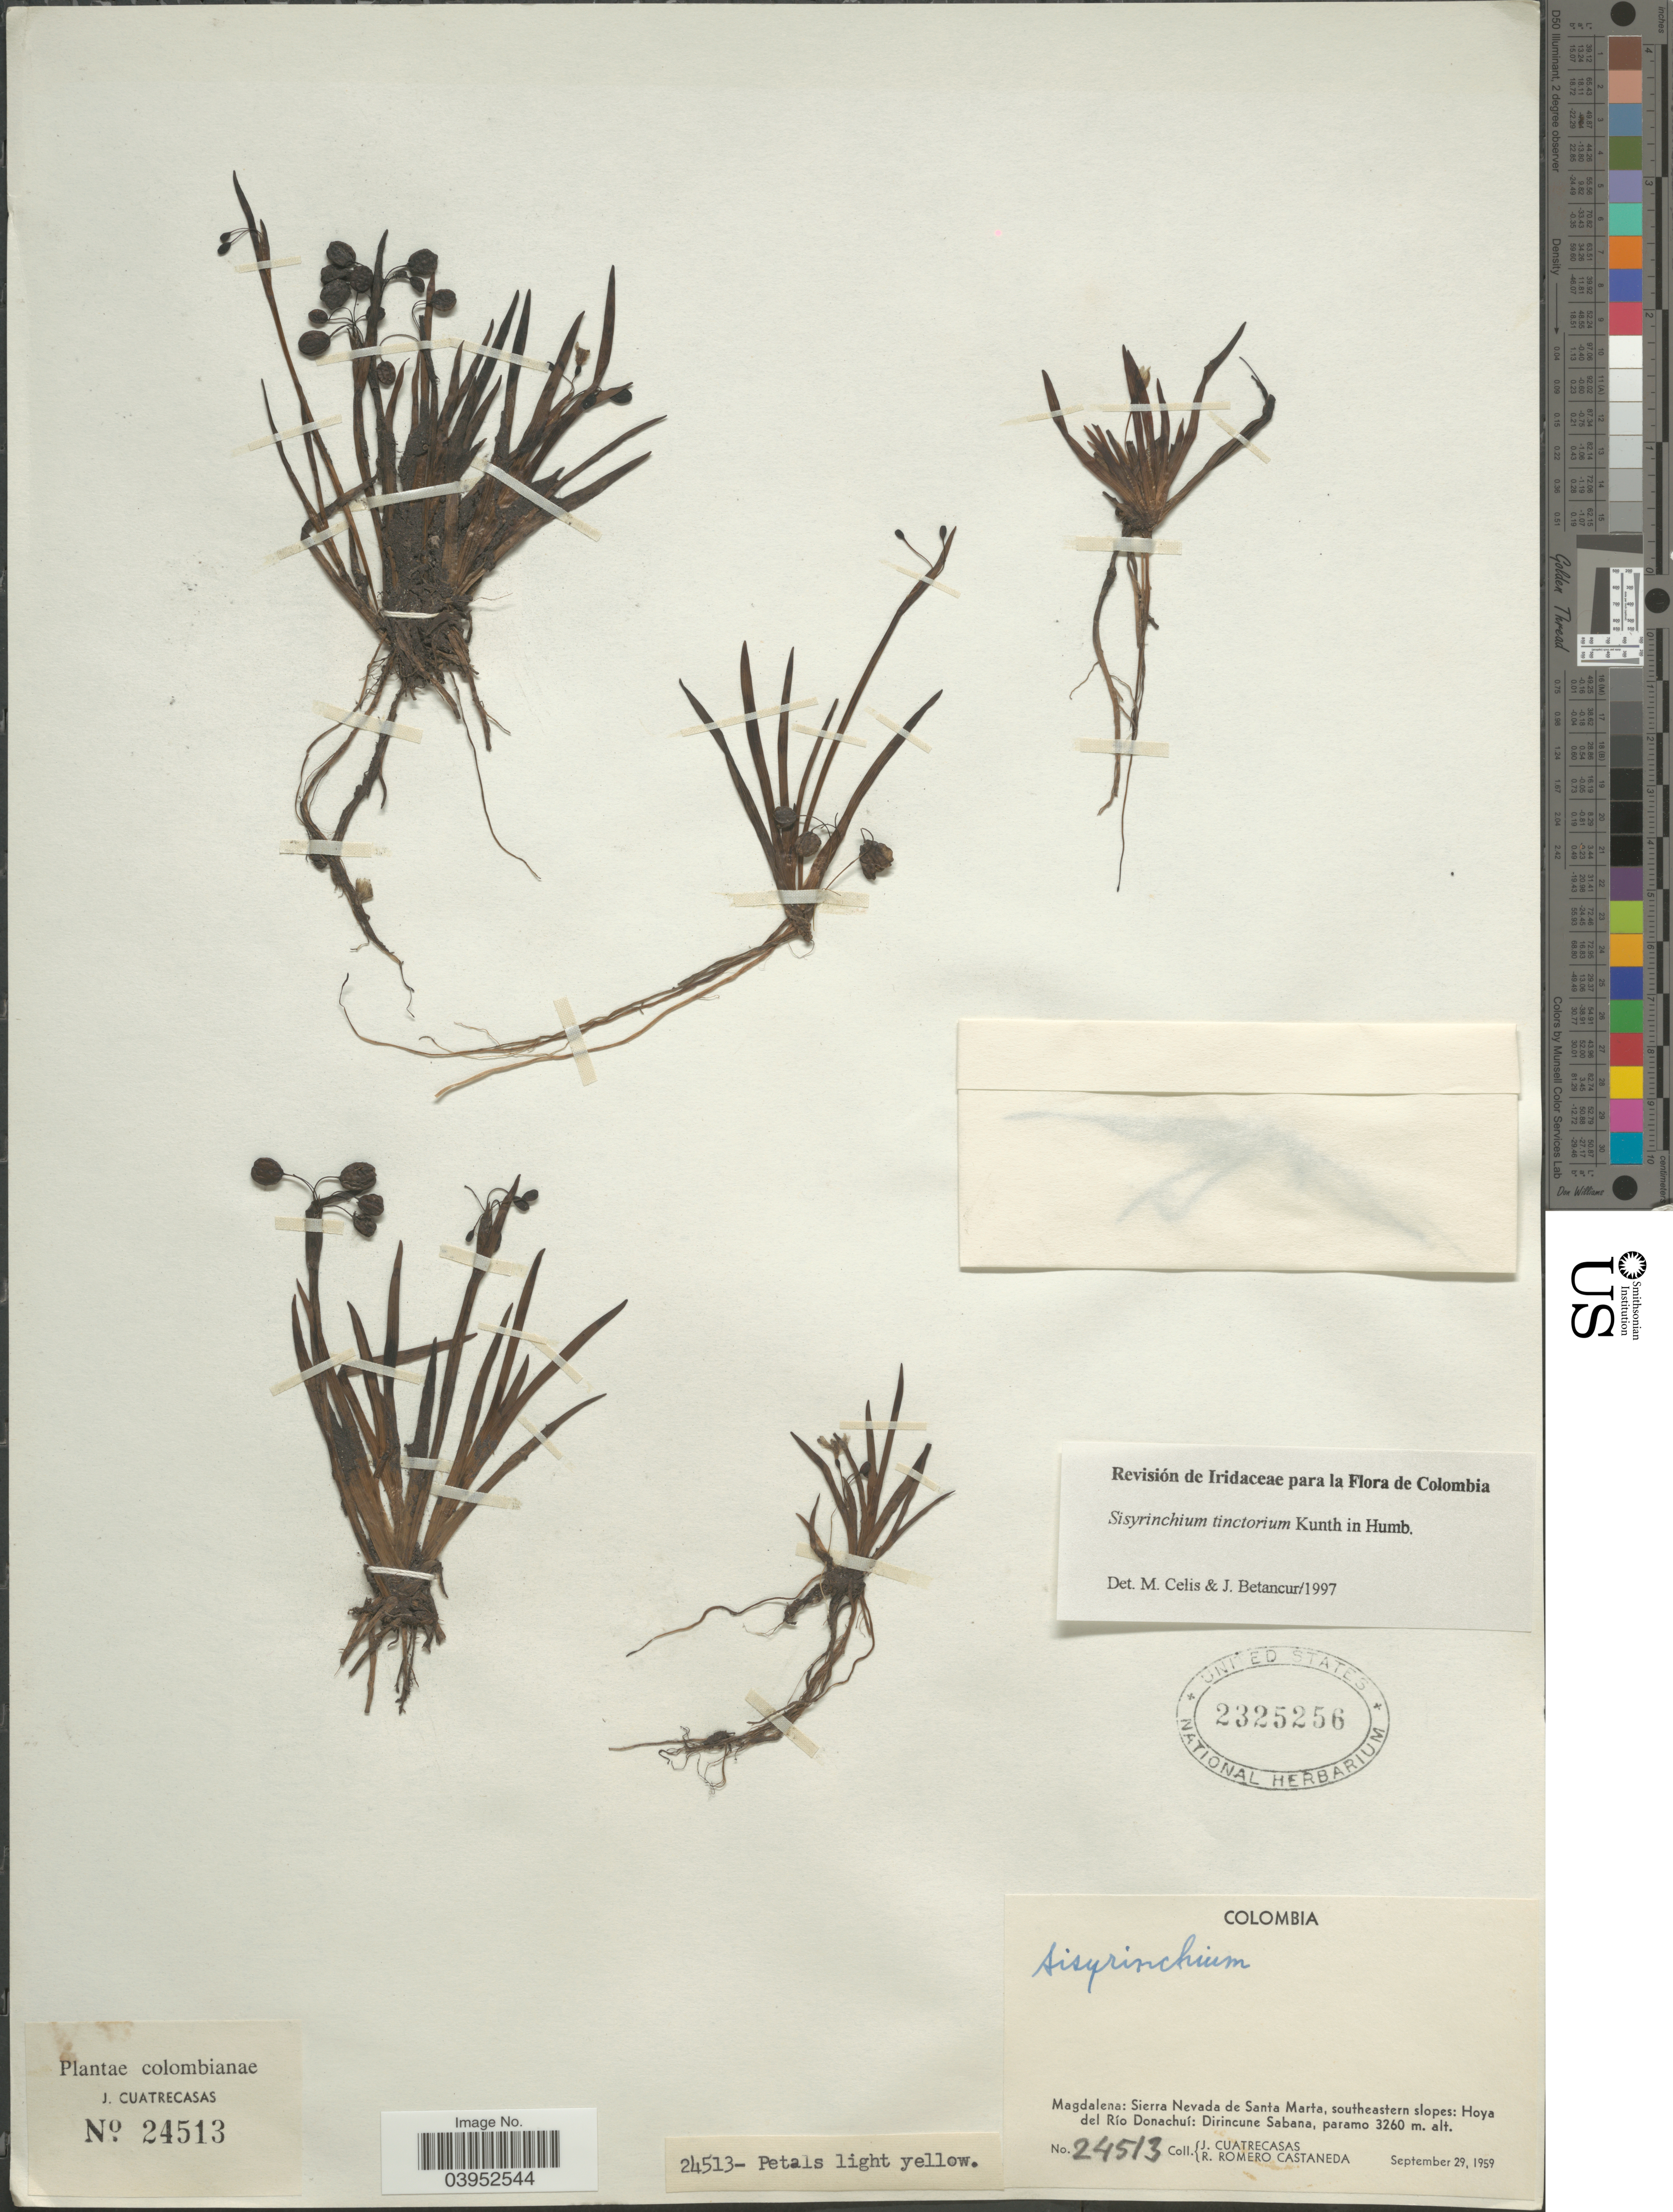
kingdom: Plantae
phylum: Tracheophyta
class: Liliopsida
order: Asparagales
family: Iridaceae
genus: Sisyrinchium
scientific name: Sisyrinchium tinctorium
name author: Kunth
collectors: J. Cuatrecasas & R. Romero Castañeda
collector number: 24513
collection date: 1959-09-29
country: Colombia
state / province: Magdalena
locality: Sierra Nevada de Santa Marta, southeastern slopes: Hoya del Río Donachuí: Dirincune Sabana, paramo.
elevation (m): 3260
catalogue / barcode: US 2325256